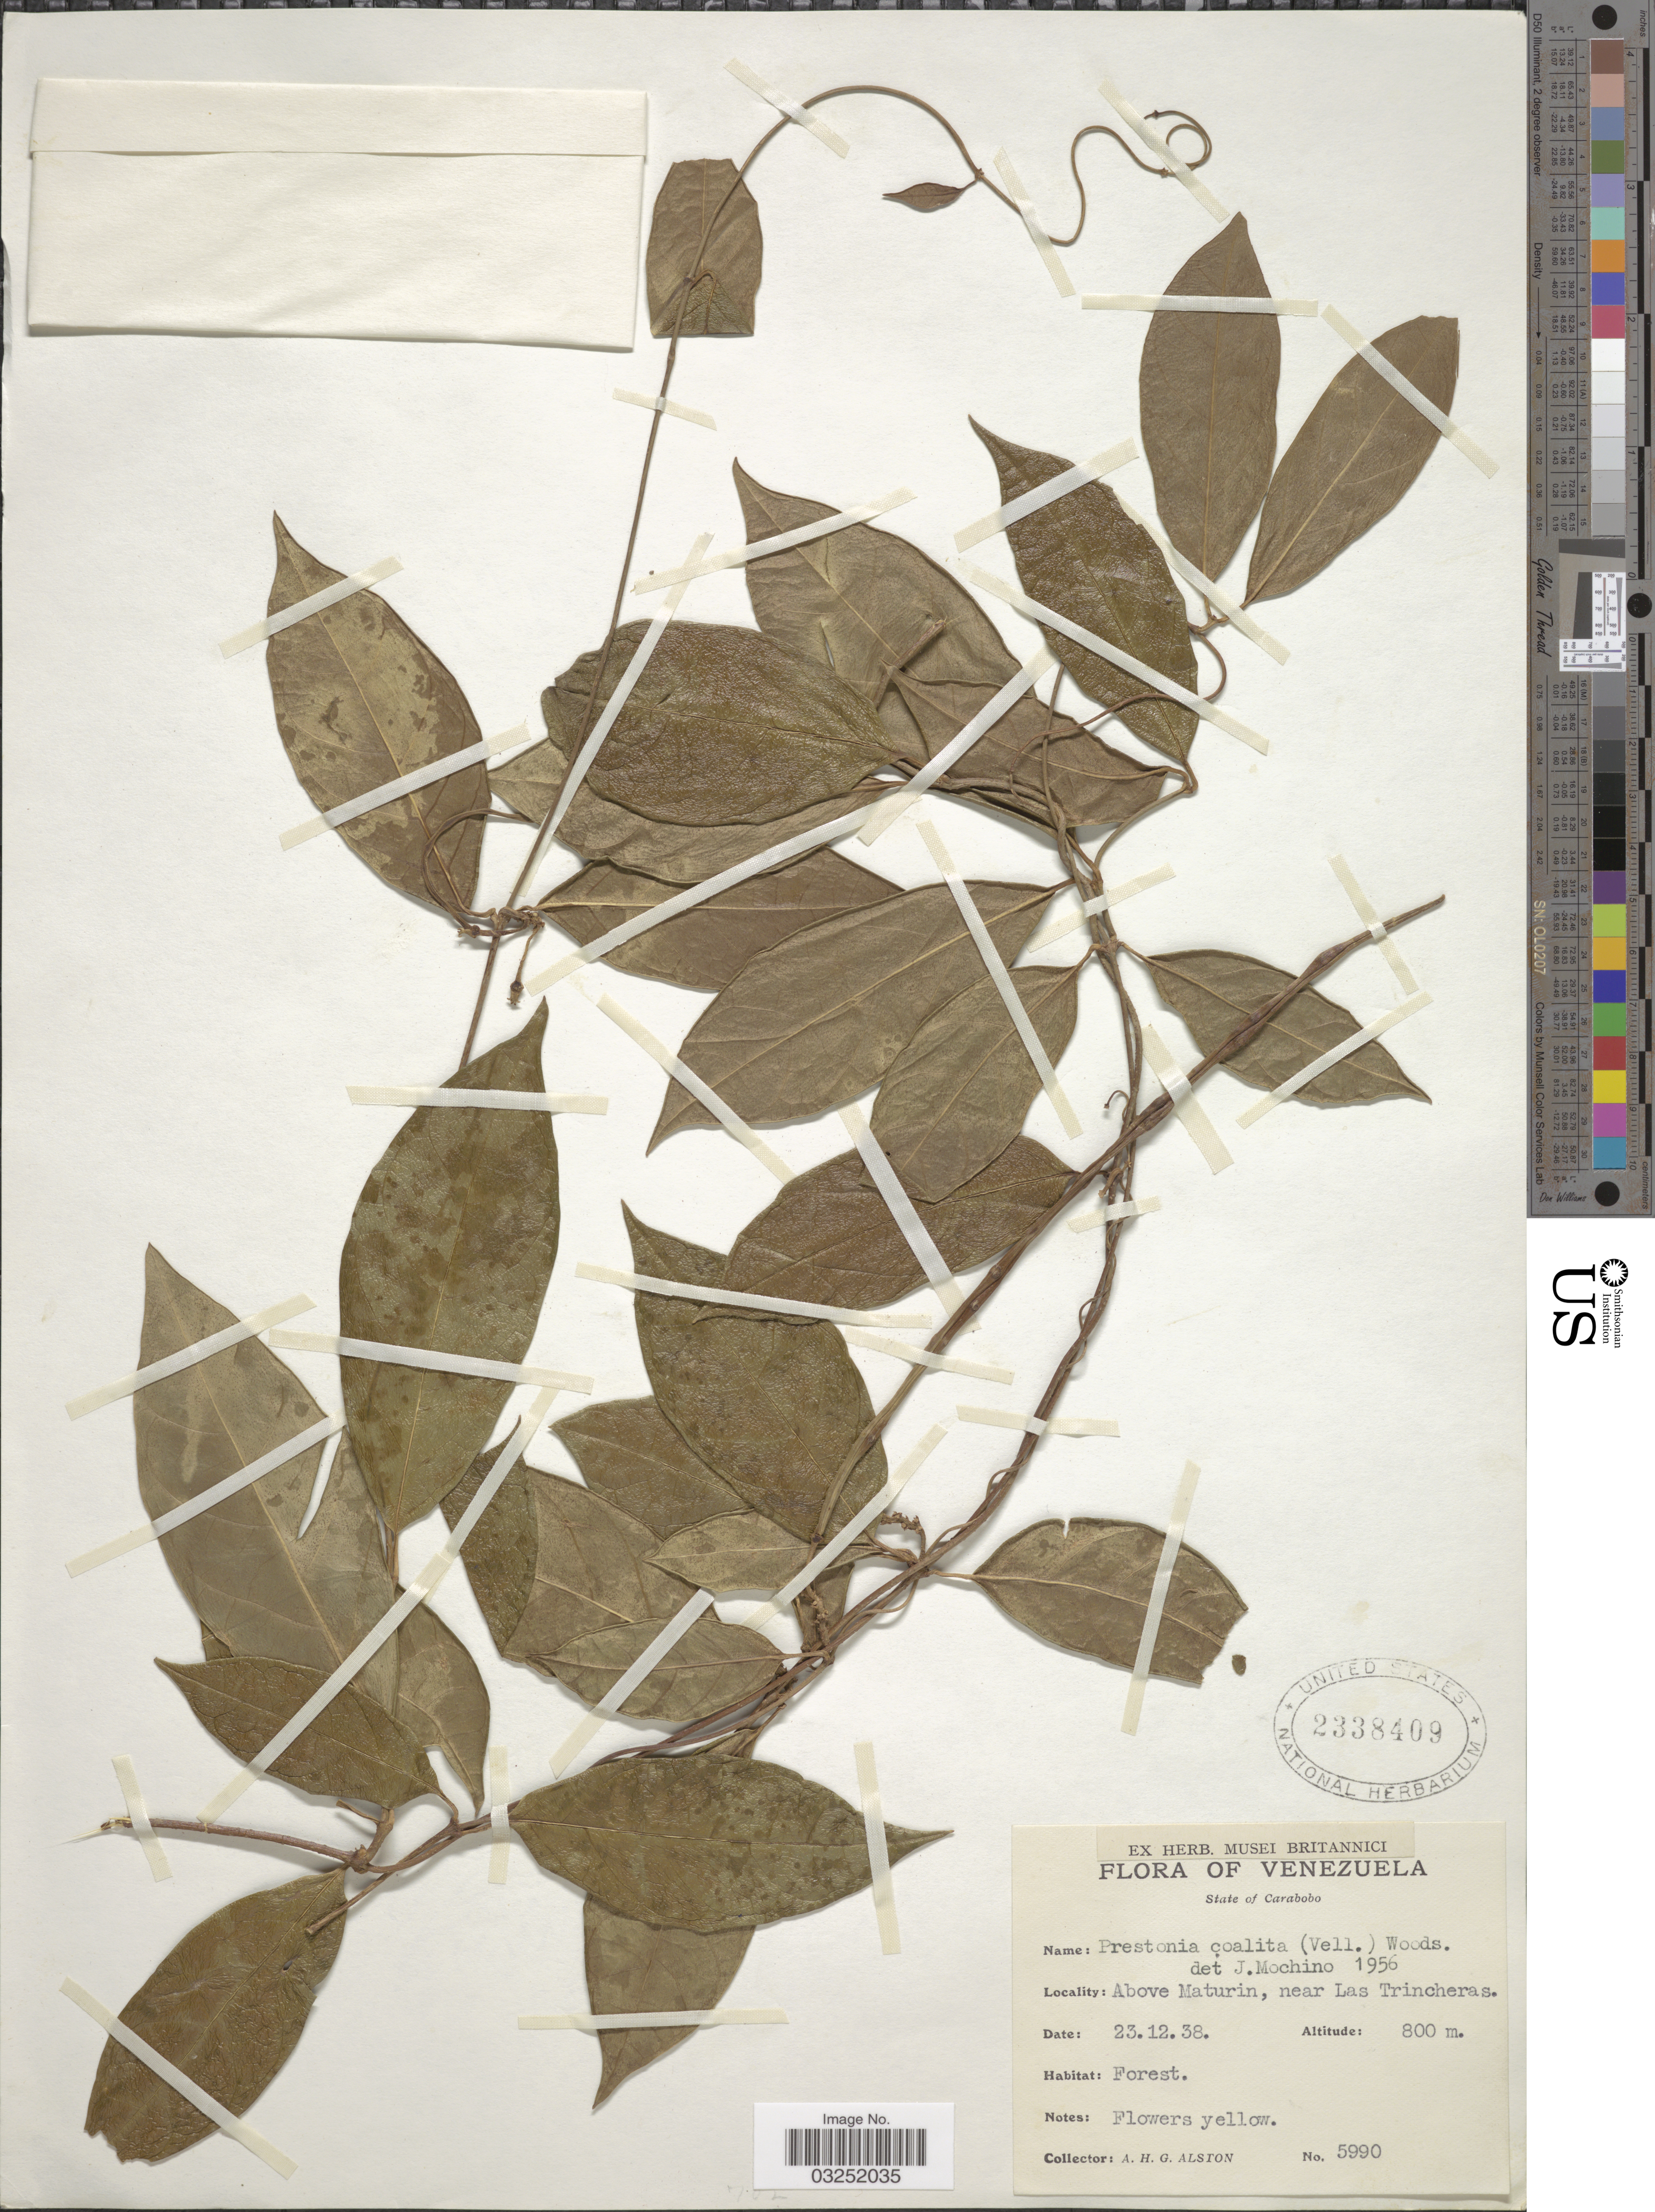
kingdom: Plantae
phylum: Tracheophyta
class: Magnoliopsida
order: Gentianales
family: Apocynaceae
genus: Prestonia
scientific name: Prestonia coalita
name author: (Vell.) Woodson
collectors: A. H. Alston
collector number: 5990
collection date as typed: Transcribed d/m/y: 23/12/38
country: Venezuela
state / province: Carabobo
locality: State of Carabobo, Above Maturin, near Las Trincheras.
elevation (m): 800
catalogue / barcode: US 2338409